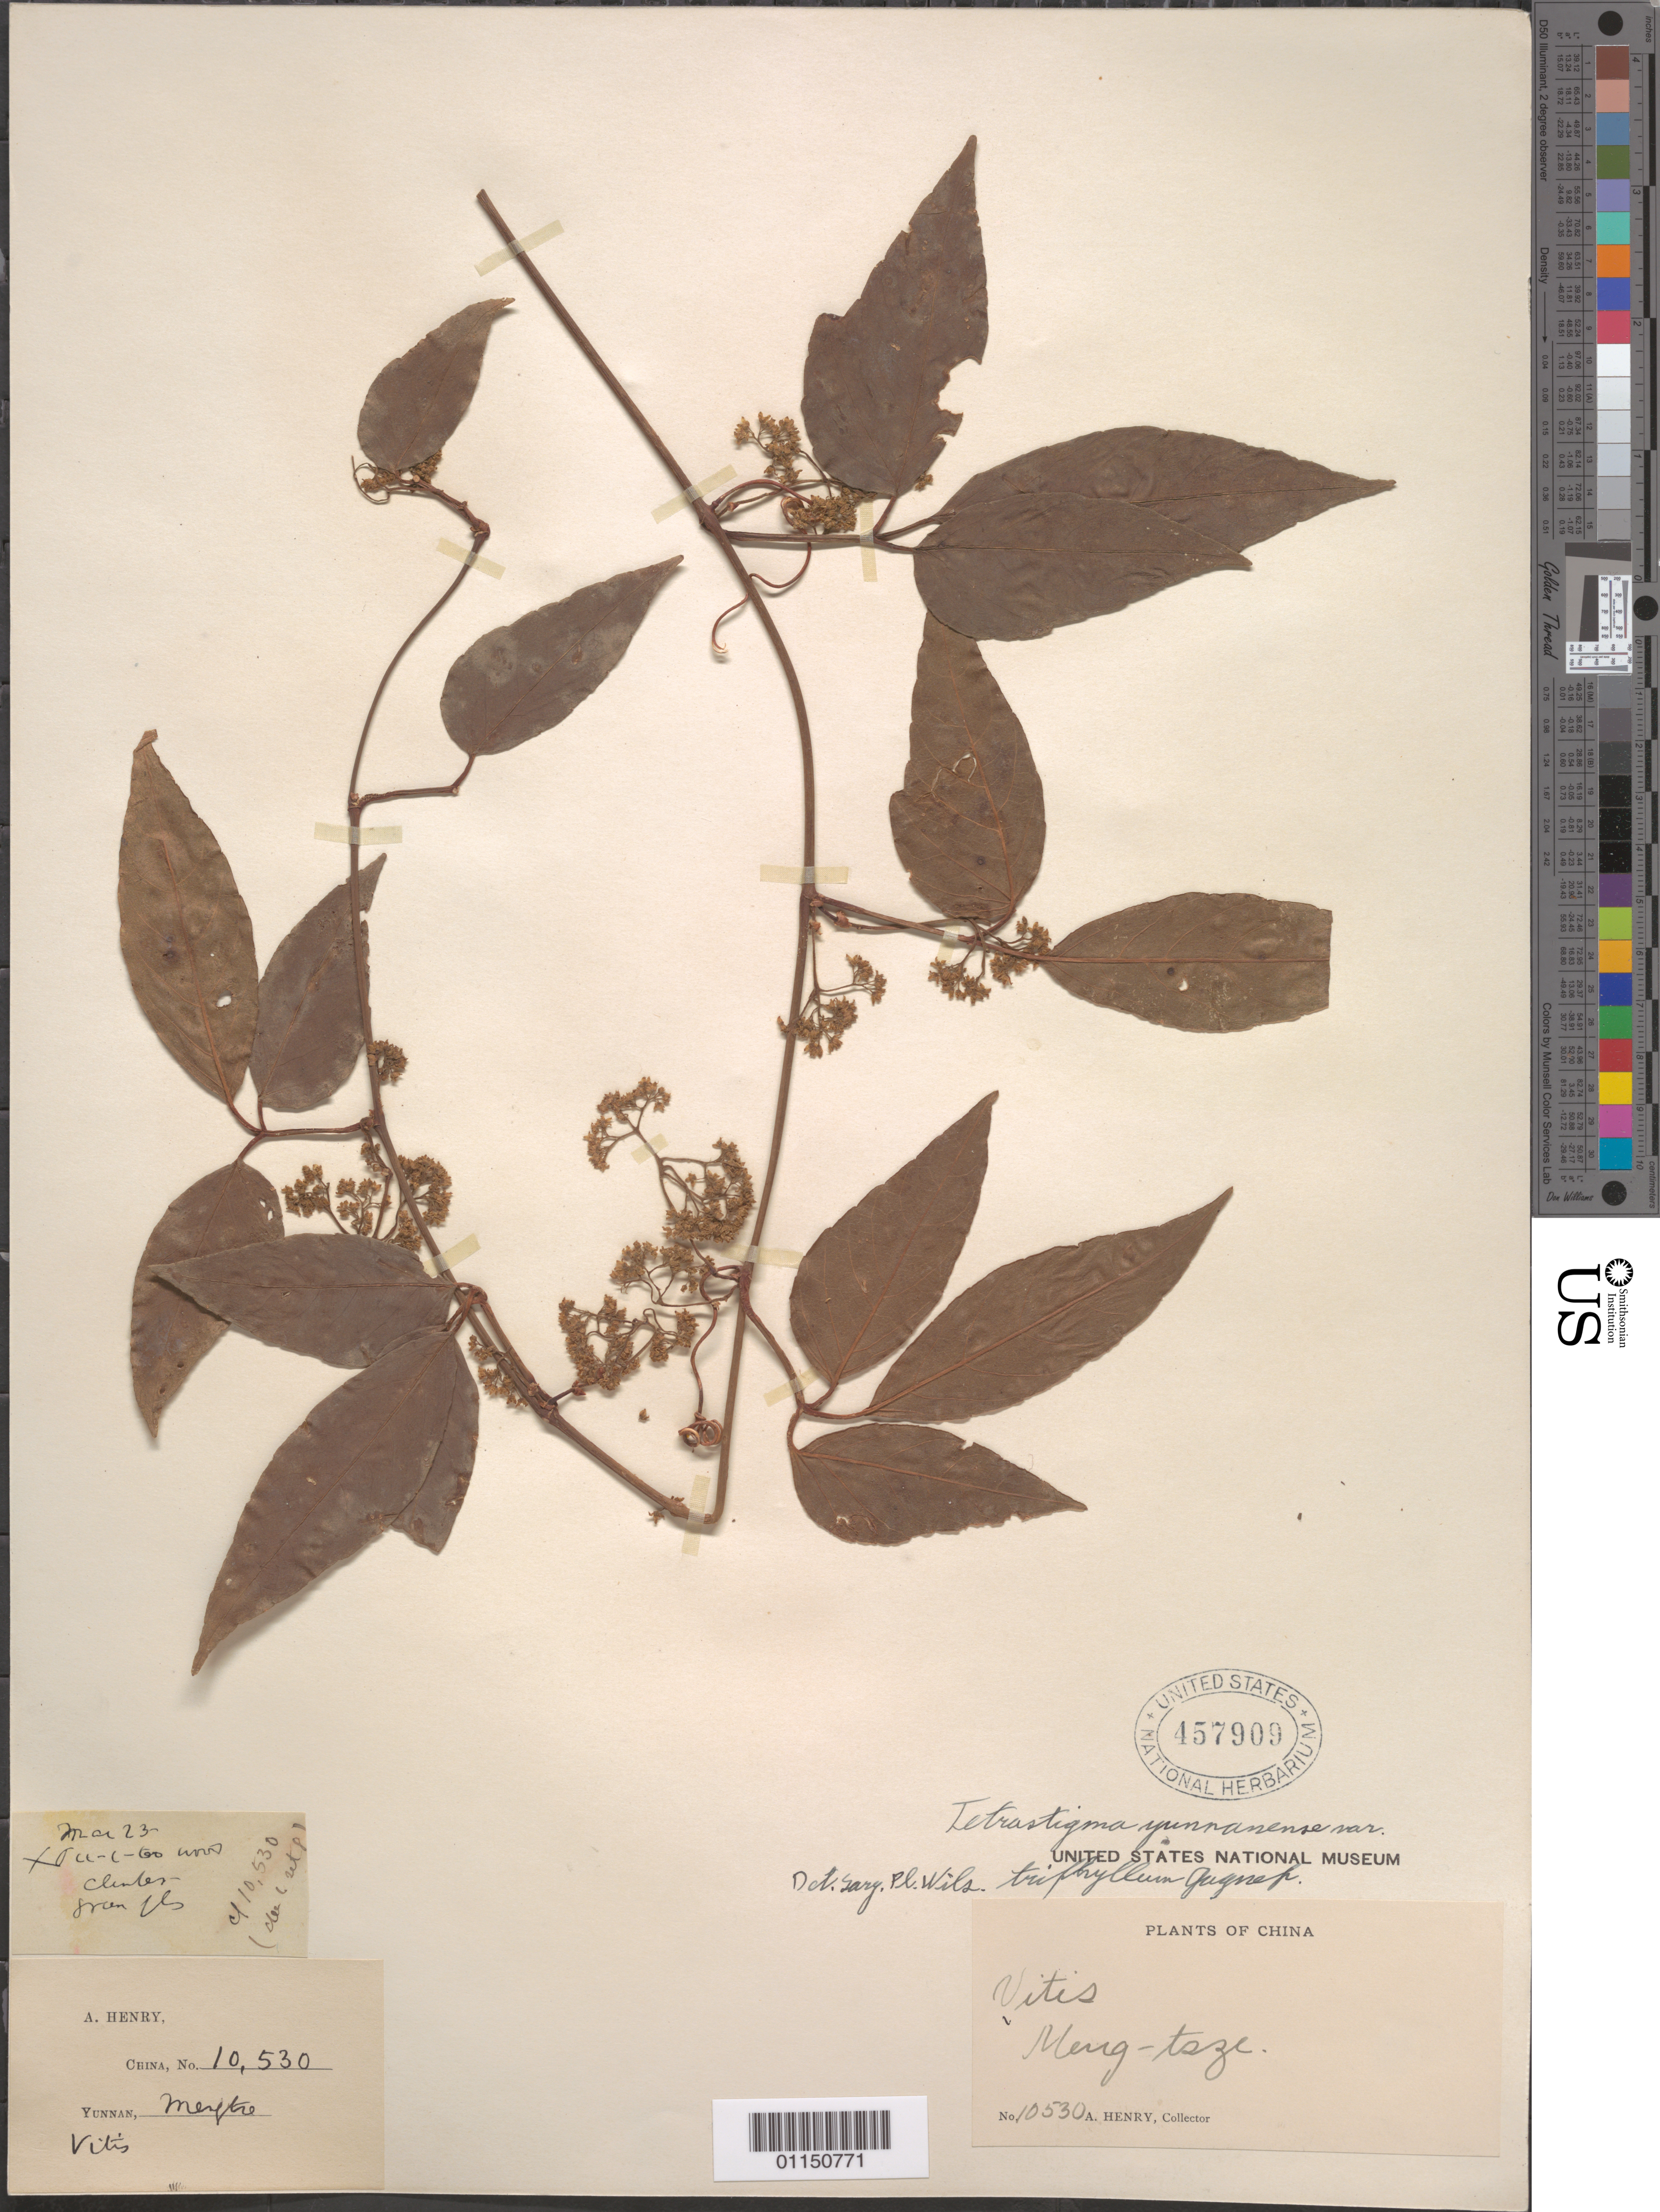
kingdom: Plantae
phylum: Tracheophyta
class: Magnoliopsida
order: Vitales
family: Vitaceae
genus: Tetrastigma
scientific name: Tetrastigma yunnanense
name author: Gagnep.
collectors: A. Henry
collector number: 10530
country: China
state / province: Yunnan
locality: Meng-tsze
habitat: Climber.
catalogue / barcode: US 457909